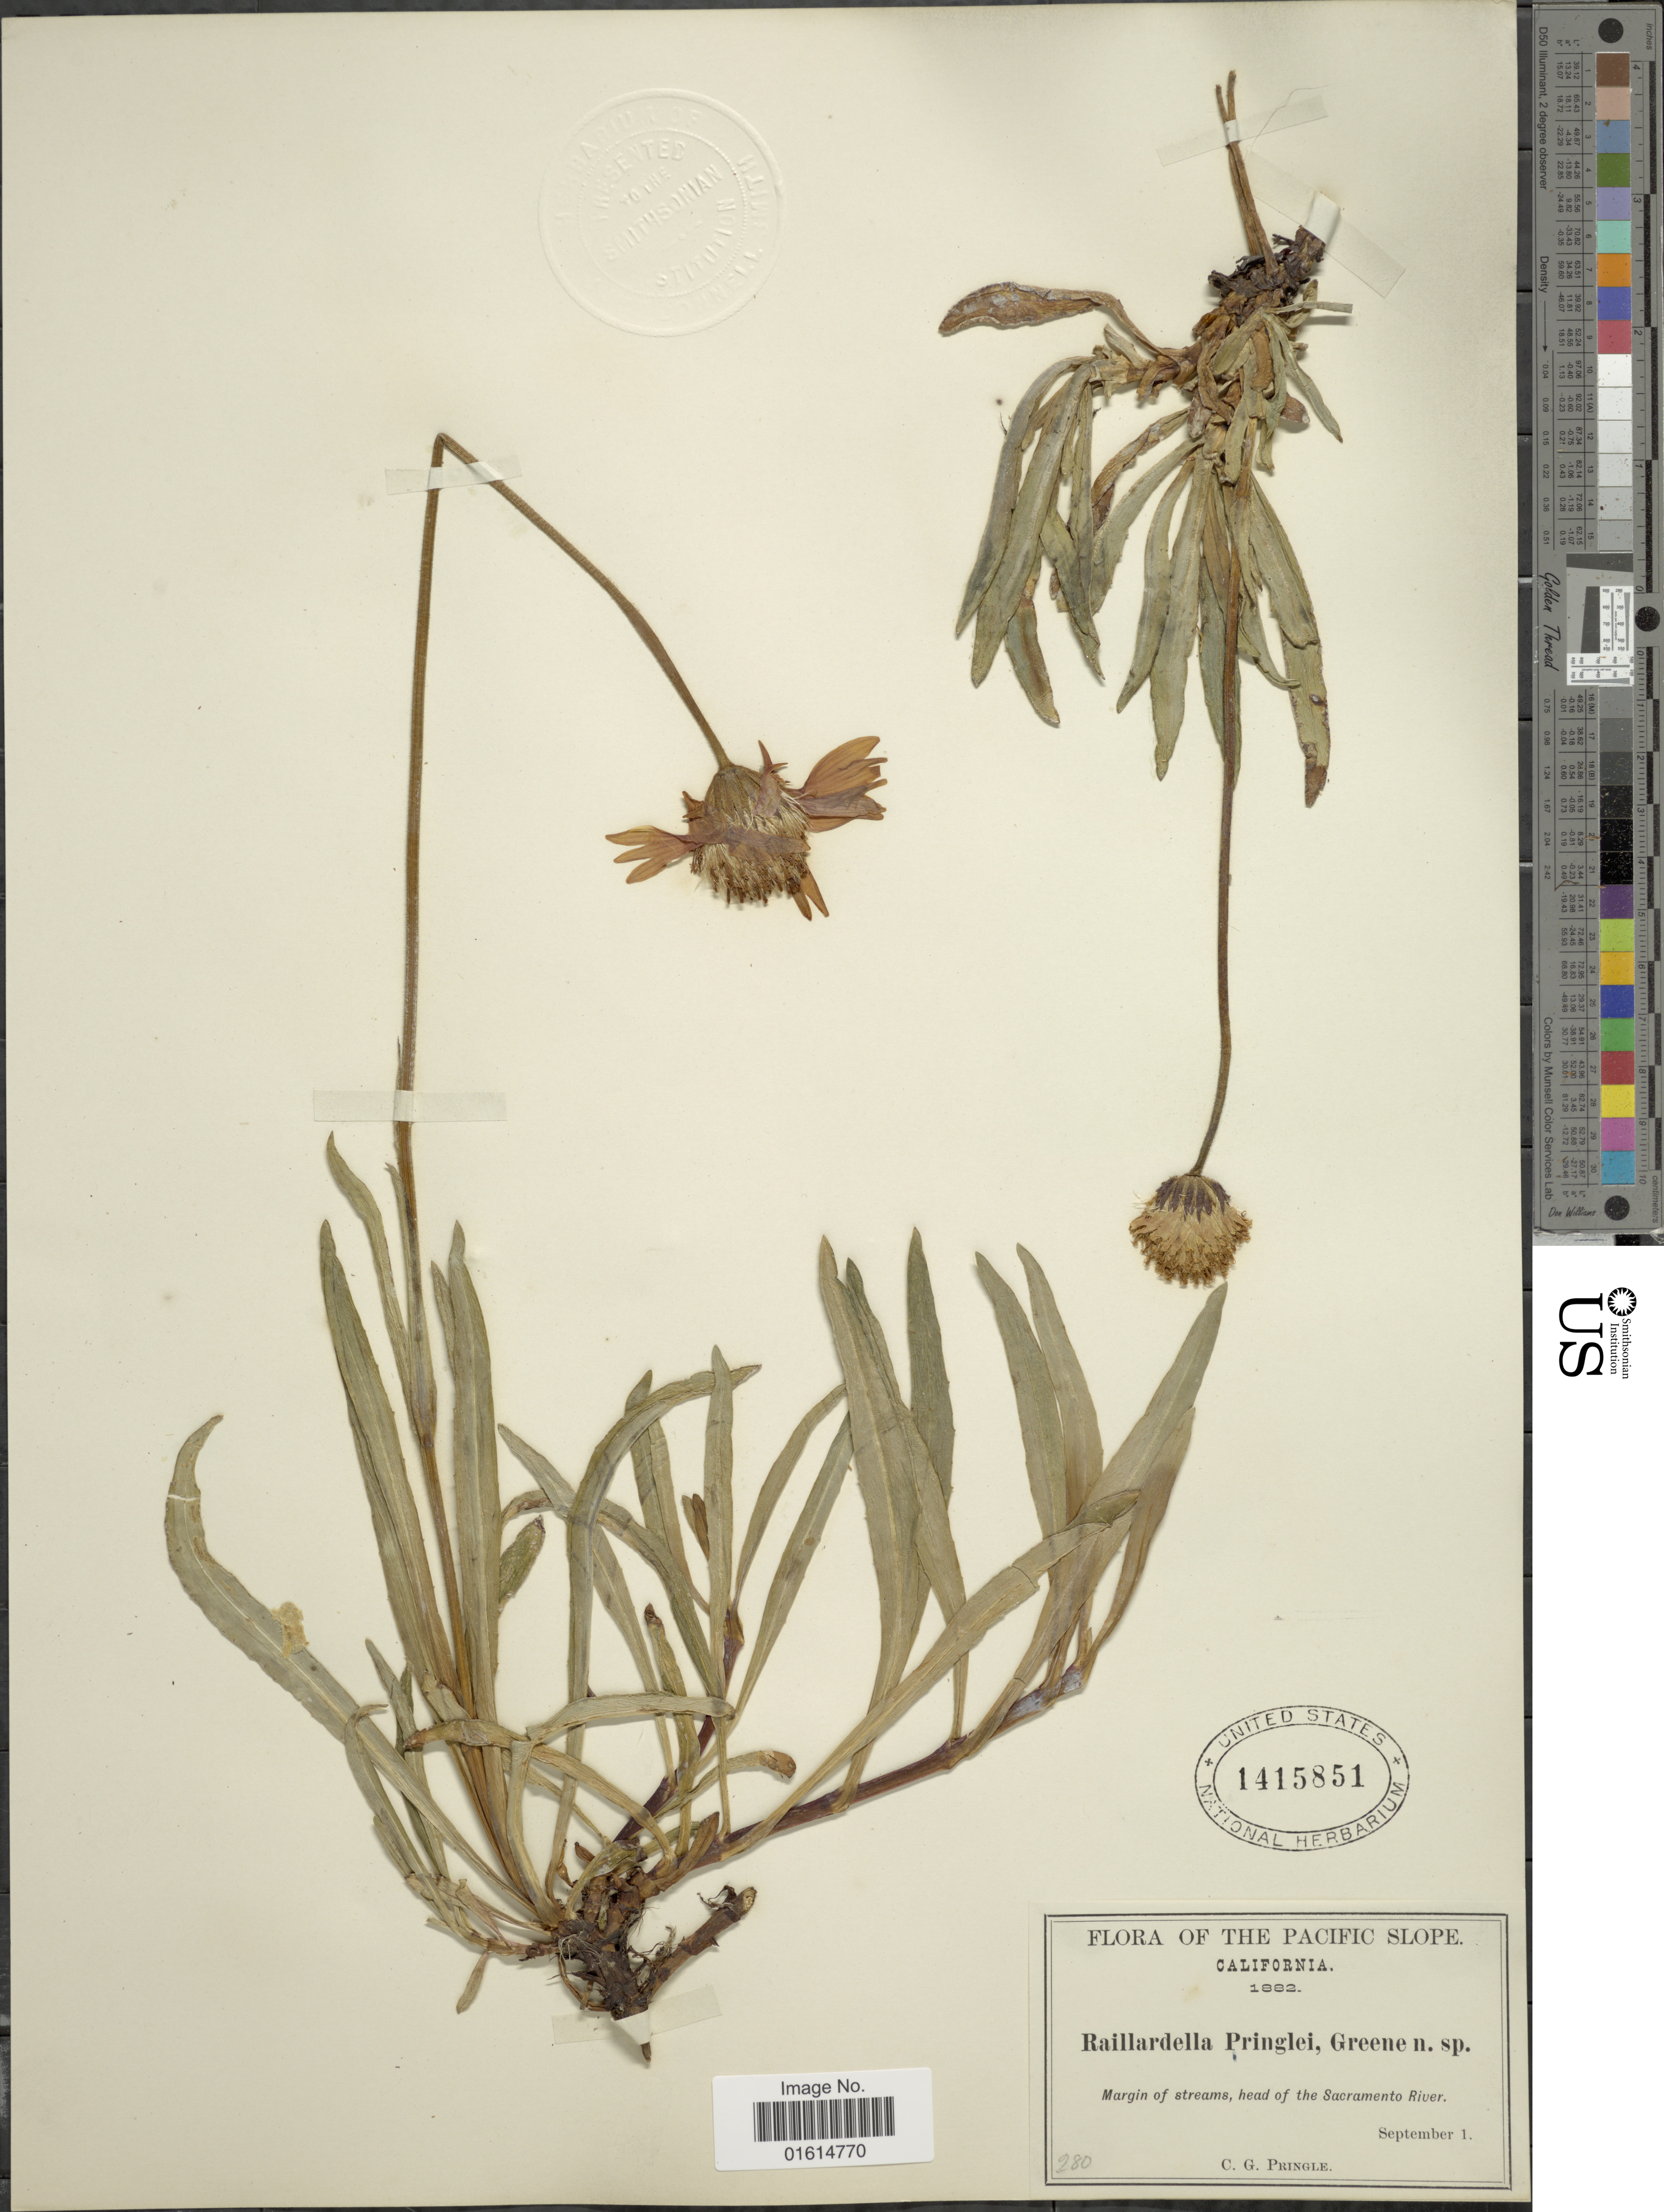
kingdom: Plantae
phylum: Tracheophyta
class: Magnoliopsida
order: Asterales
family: Asteraceae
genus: Raillardella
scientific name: Raillardella pringlei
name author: Greene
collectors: C. G. Pringle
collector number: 280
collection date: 1882-09-01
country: United States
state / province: California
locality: Pacific Slope, head of the Sacramento River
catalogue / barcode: US 1415851